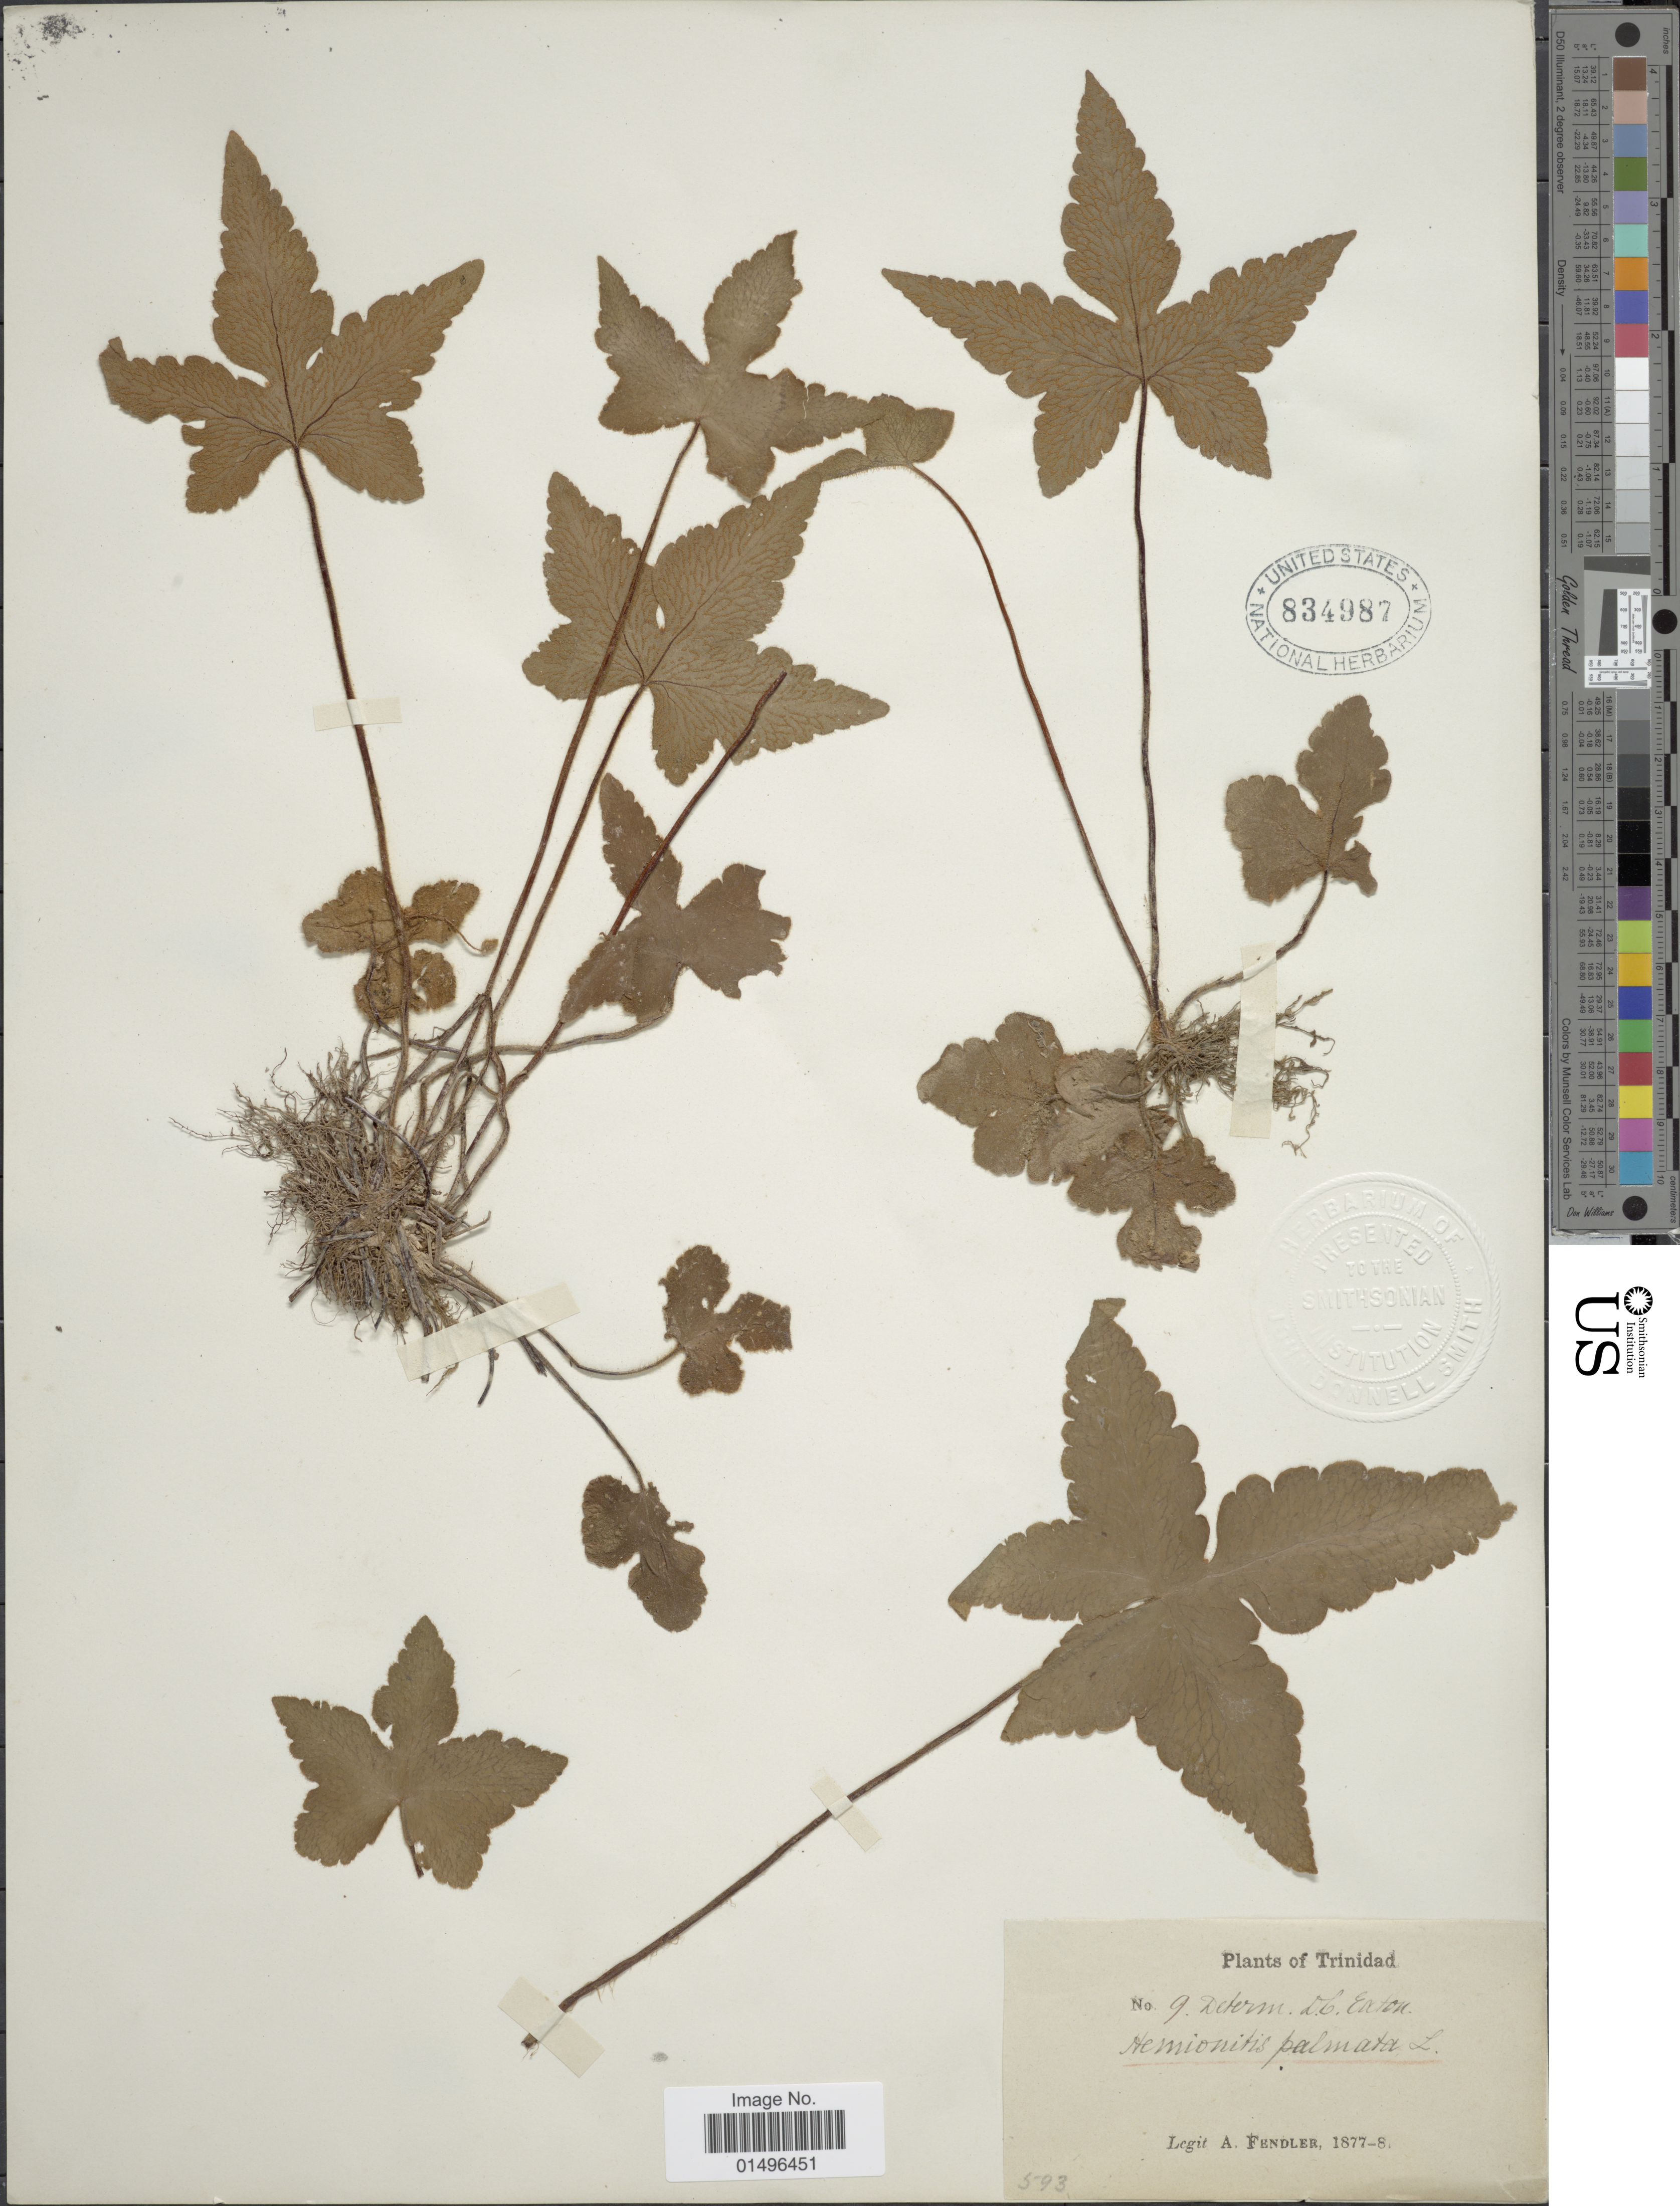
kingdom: Plantae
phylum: Tracheophyta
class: Polypodiopsida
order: Polypodiales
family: Pteridaceae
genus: Hemionitis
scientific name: Hemionitis palmata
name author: L.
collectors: A. Fendler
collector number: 9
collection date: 1877/1880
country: Trinidad and Tobago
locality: Trinidad.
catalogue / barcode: US 834987